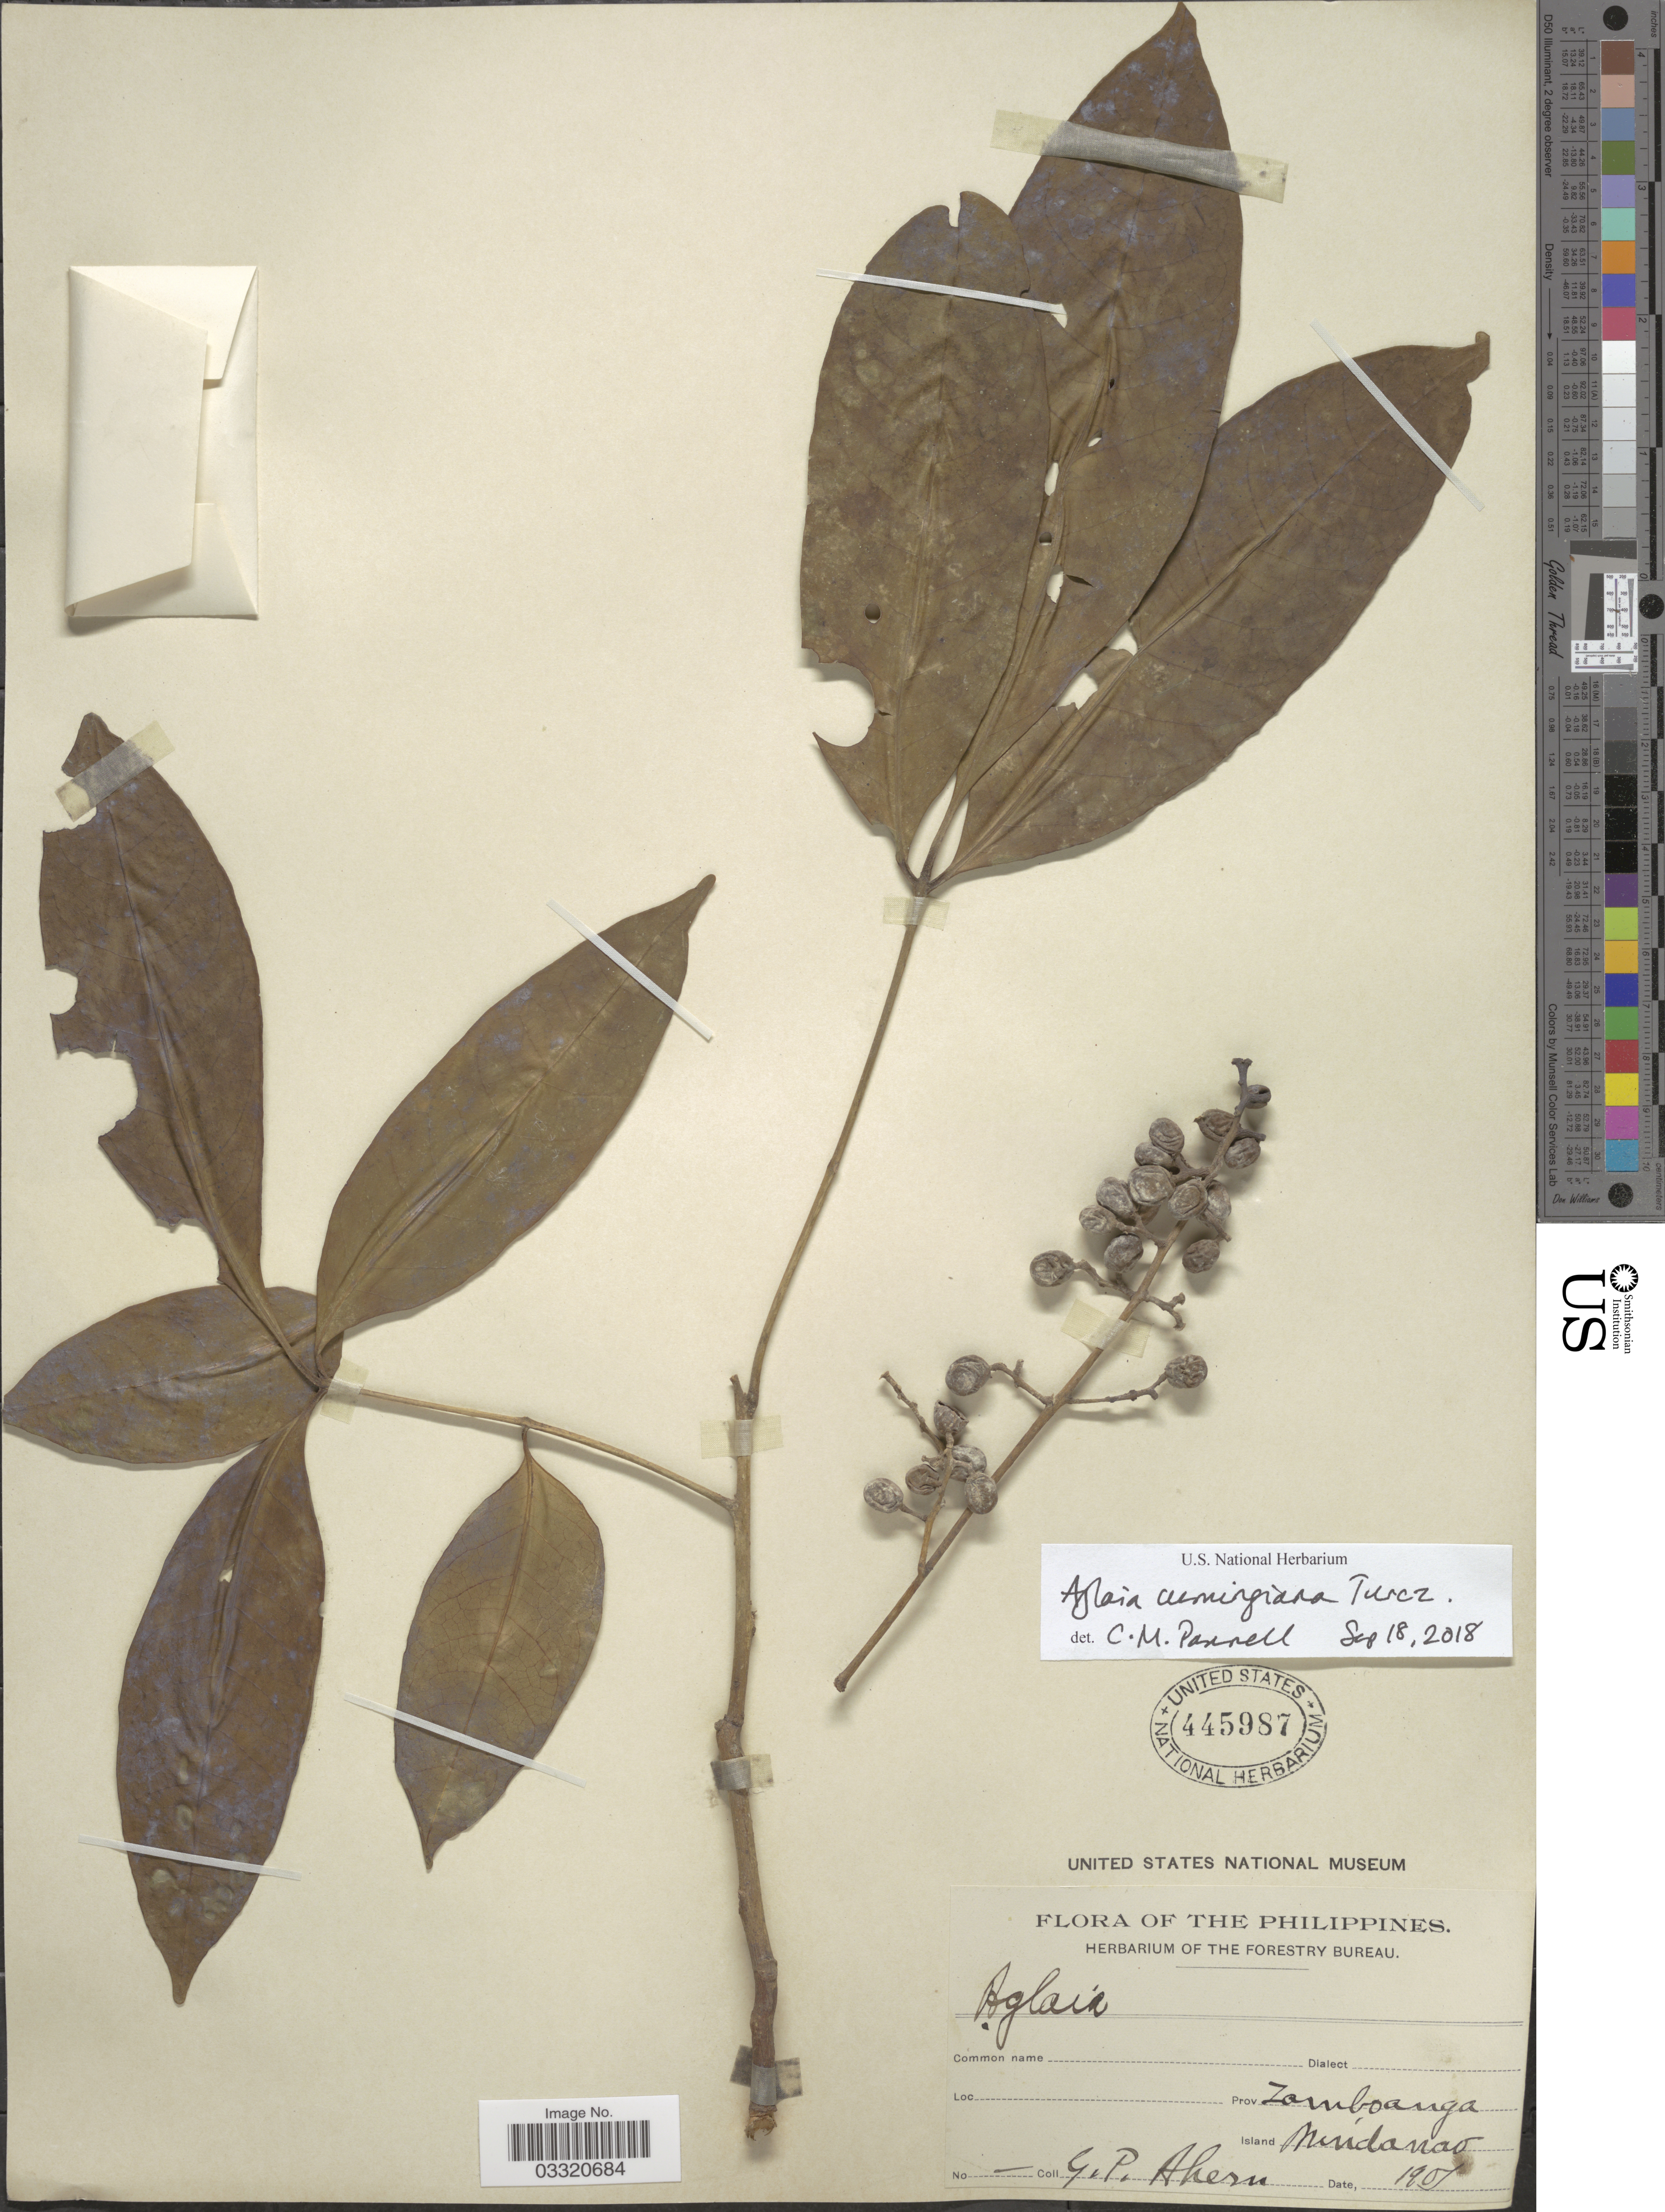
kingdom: Plantae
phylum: Tracheophyta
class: Magnoliopsida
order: Sapindales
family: Meliaceae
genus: Aglaia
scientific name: Aglaia cumingiana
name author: Turcz.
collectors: G. Ahern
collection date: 1907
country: Philippines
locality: Prov. Zamboanga. Island Mindanao.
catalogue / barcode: US 445987